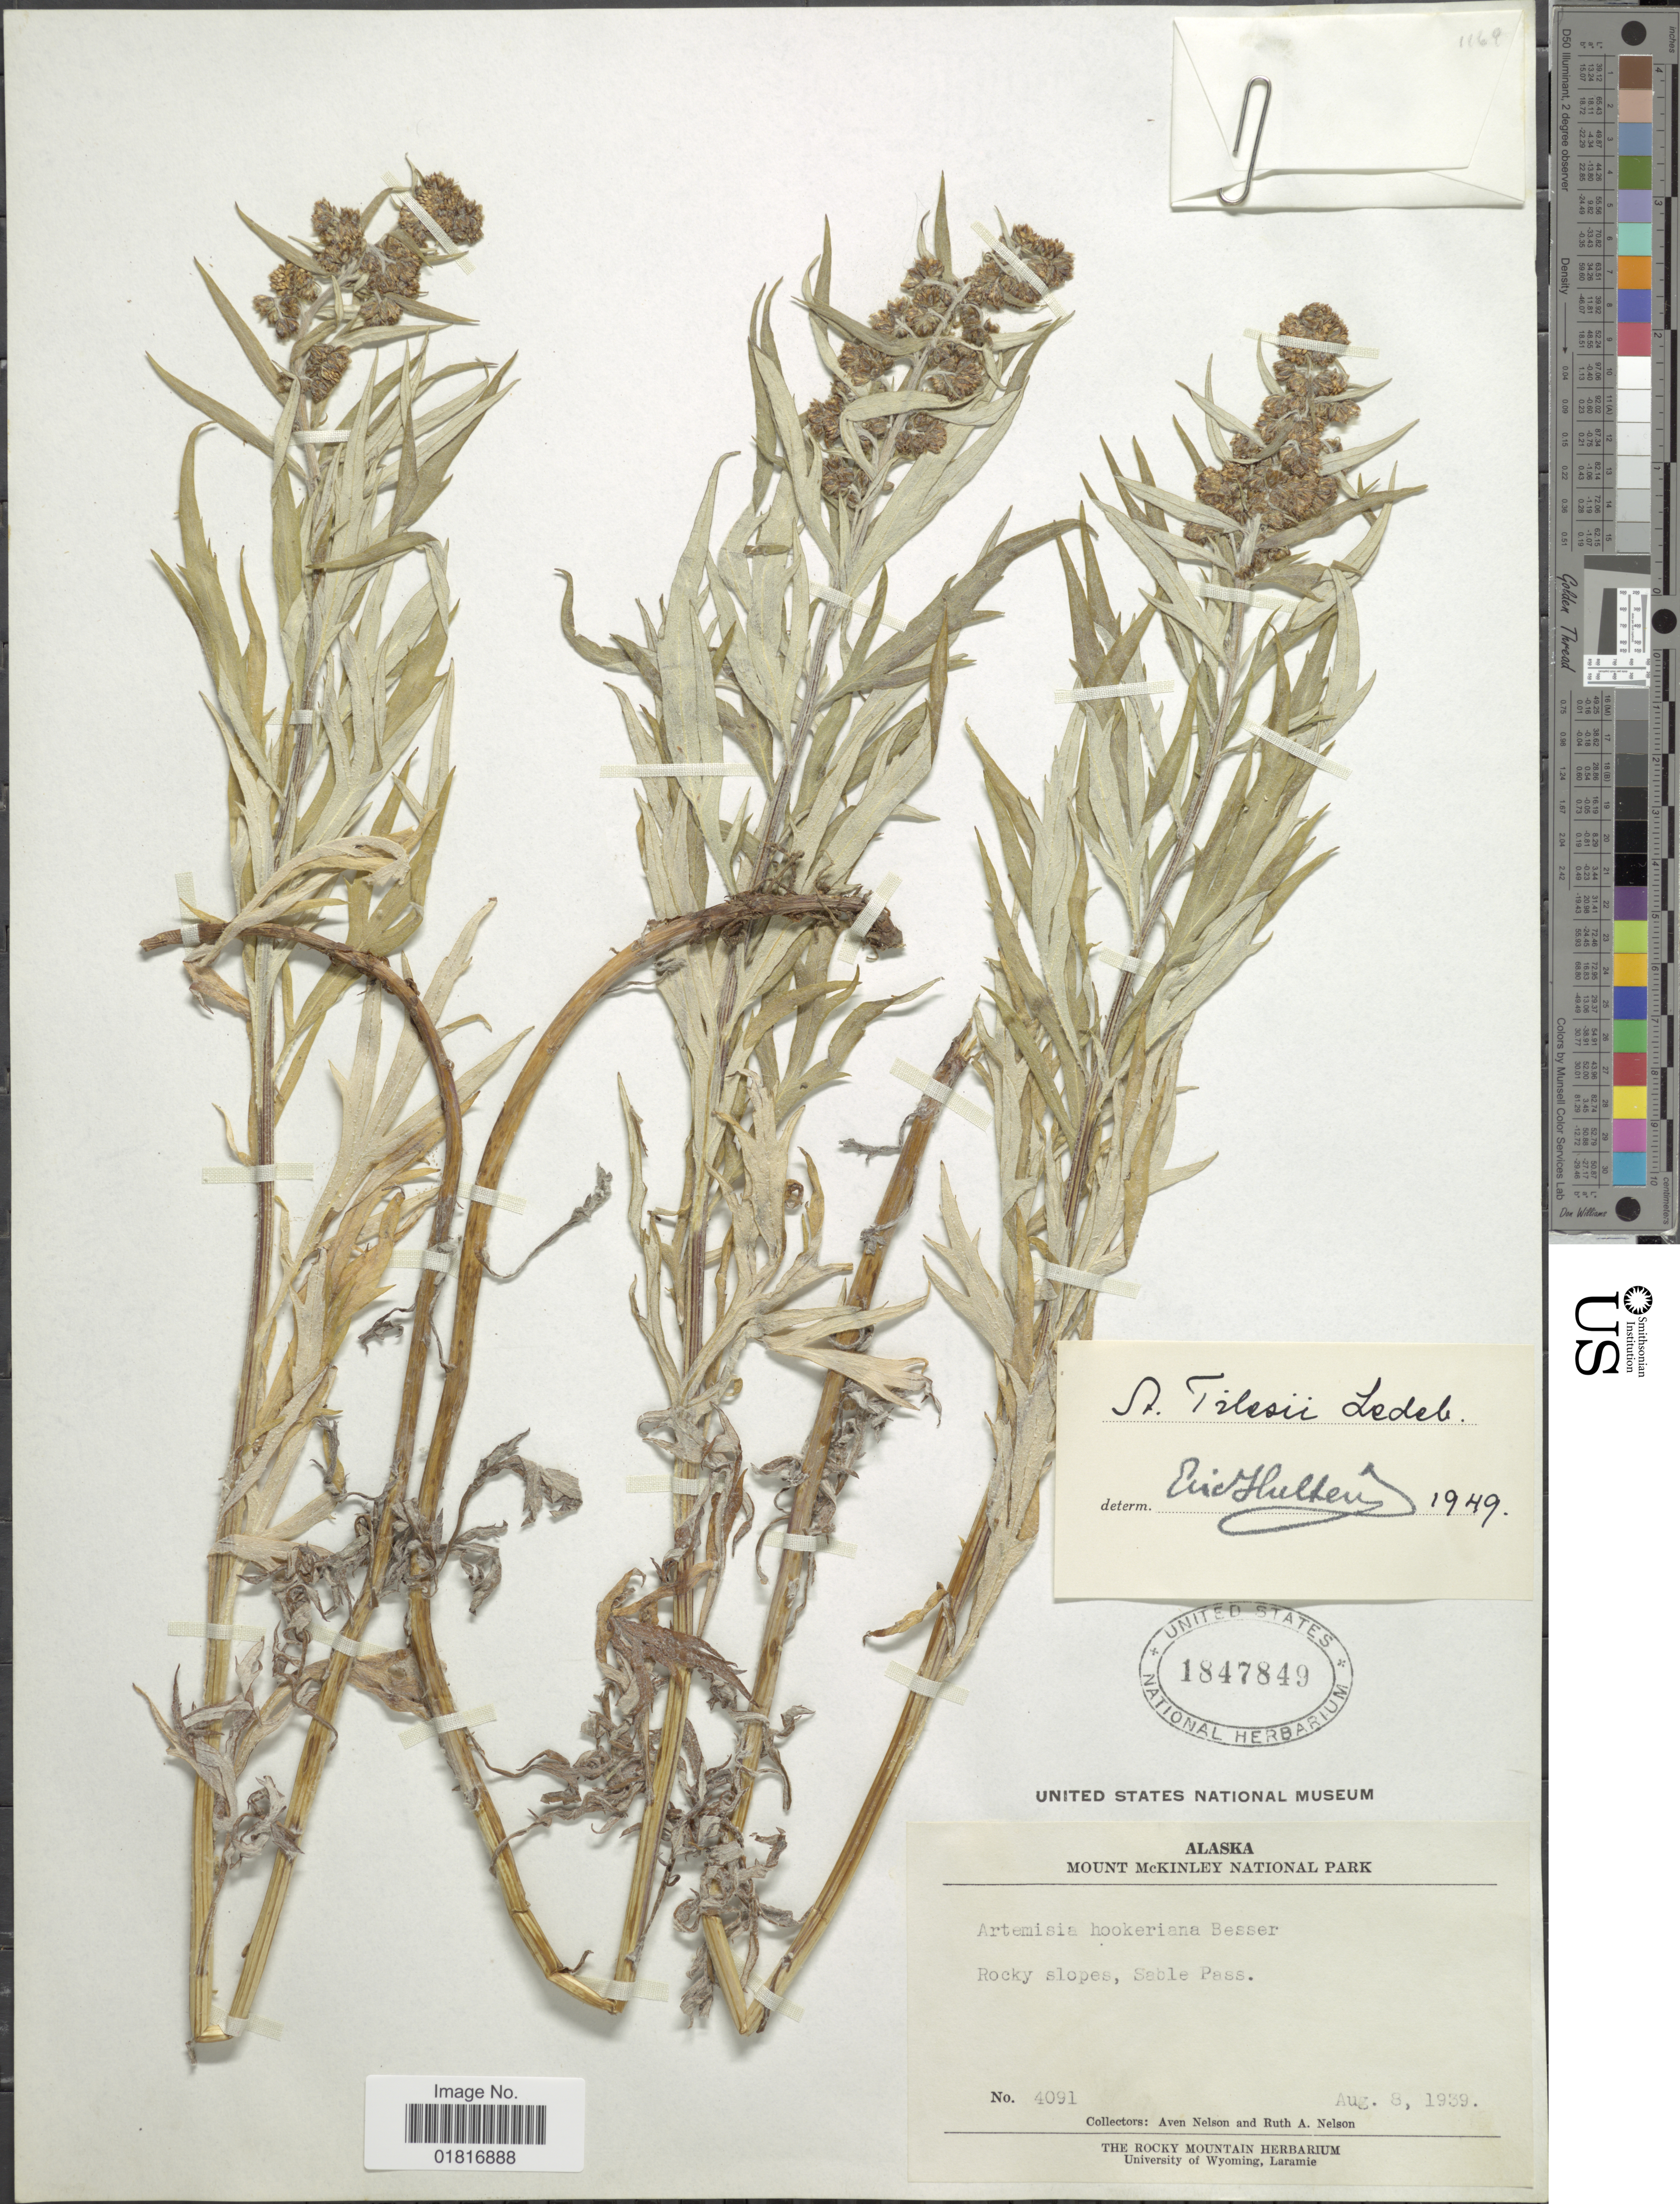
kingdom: Plantae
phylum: Tracheophyta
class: Magnoliopsida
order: Asterales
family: Asteraceae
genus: Artemisia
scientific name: Artemisia tilesii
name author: Ledeb.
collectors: A. Nelson & R. A. Nelson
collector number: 4091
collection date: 1939-08-08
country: United States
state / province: Alaska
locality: Mount McKinley National Park, Rocky slopes, Sable Pass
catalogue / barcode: US 1847849